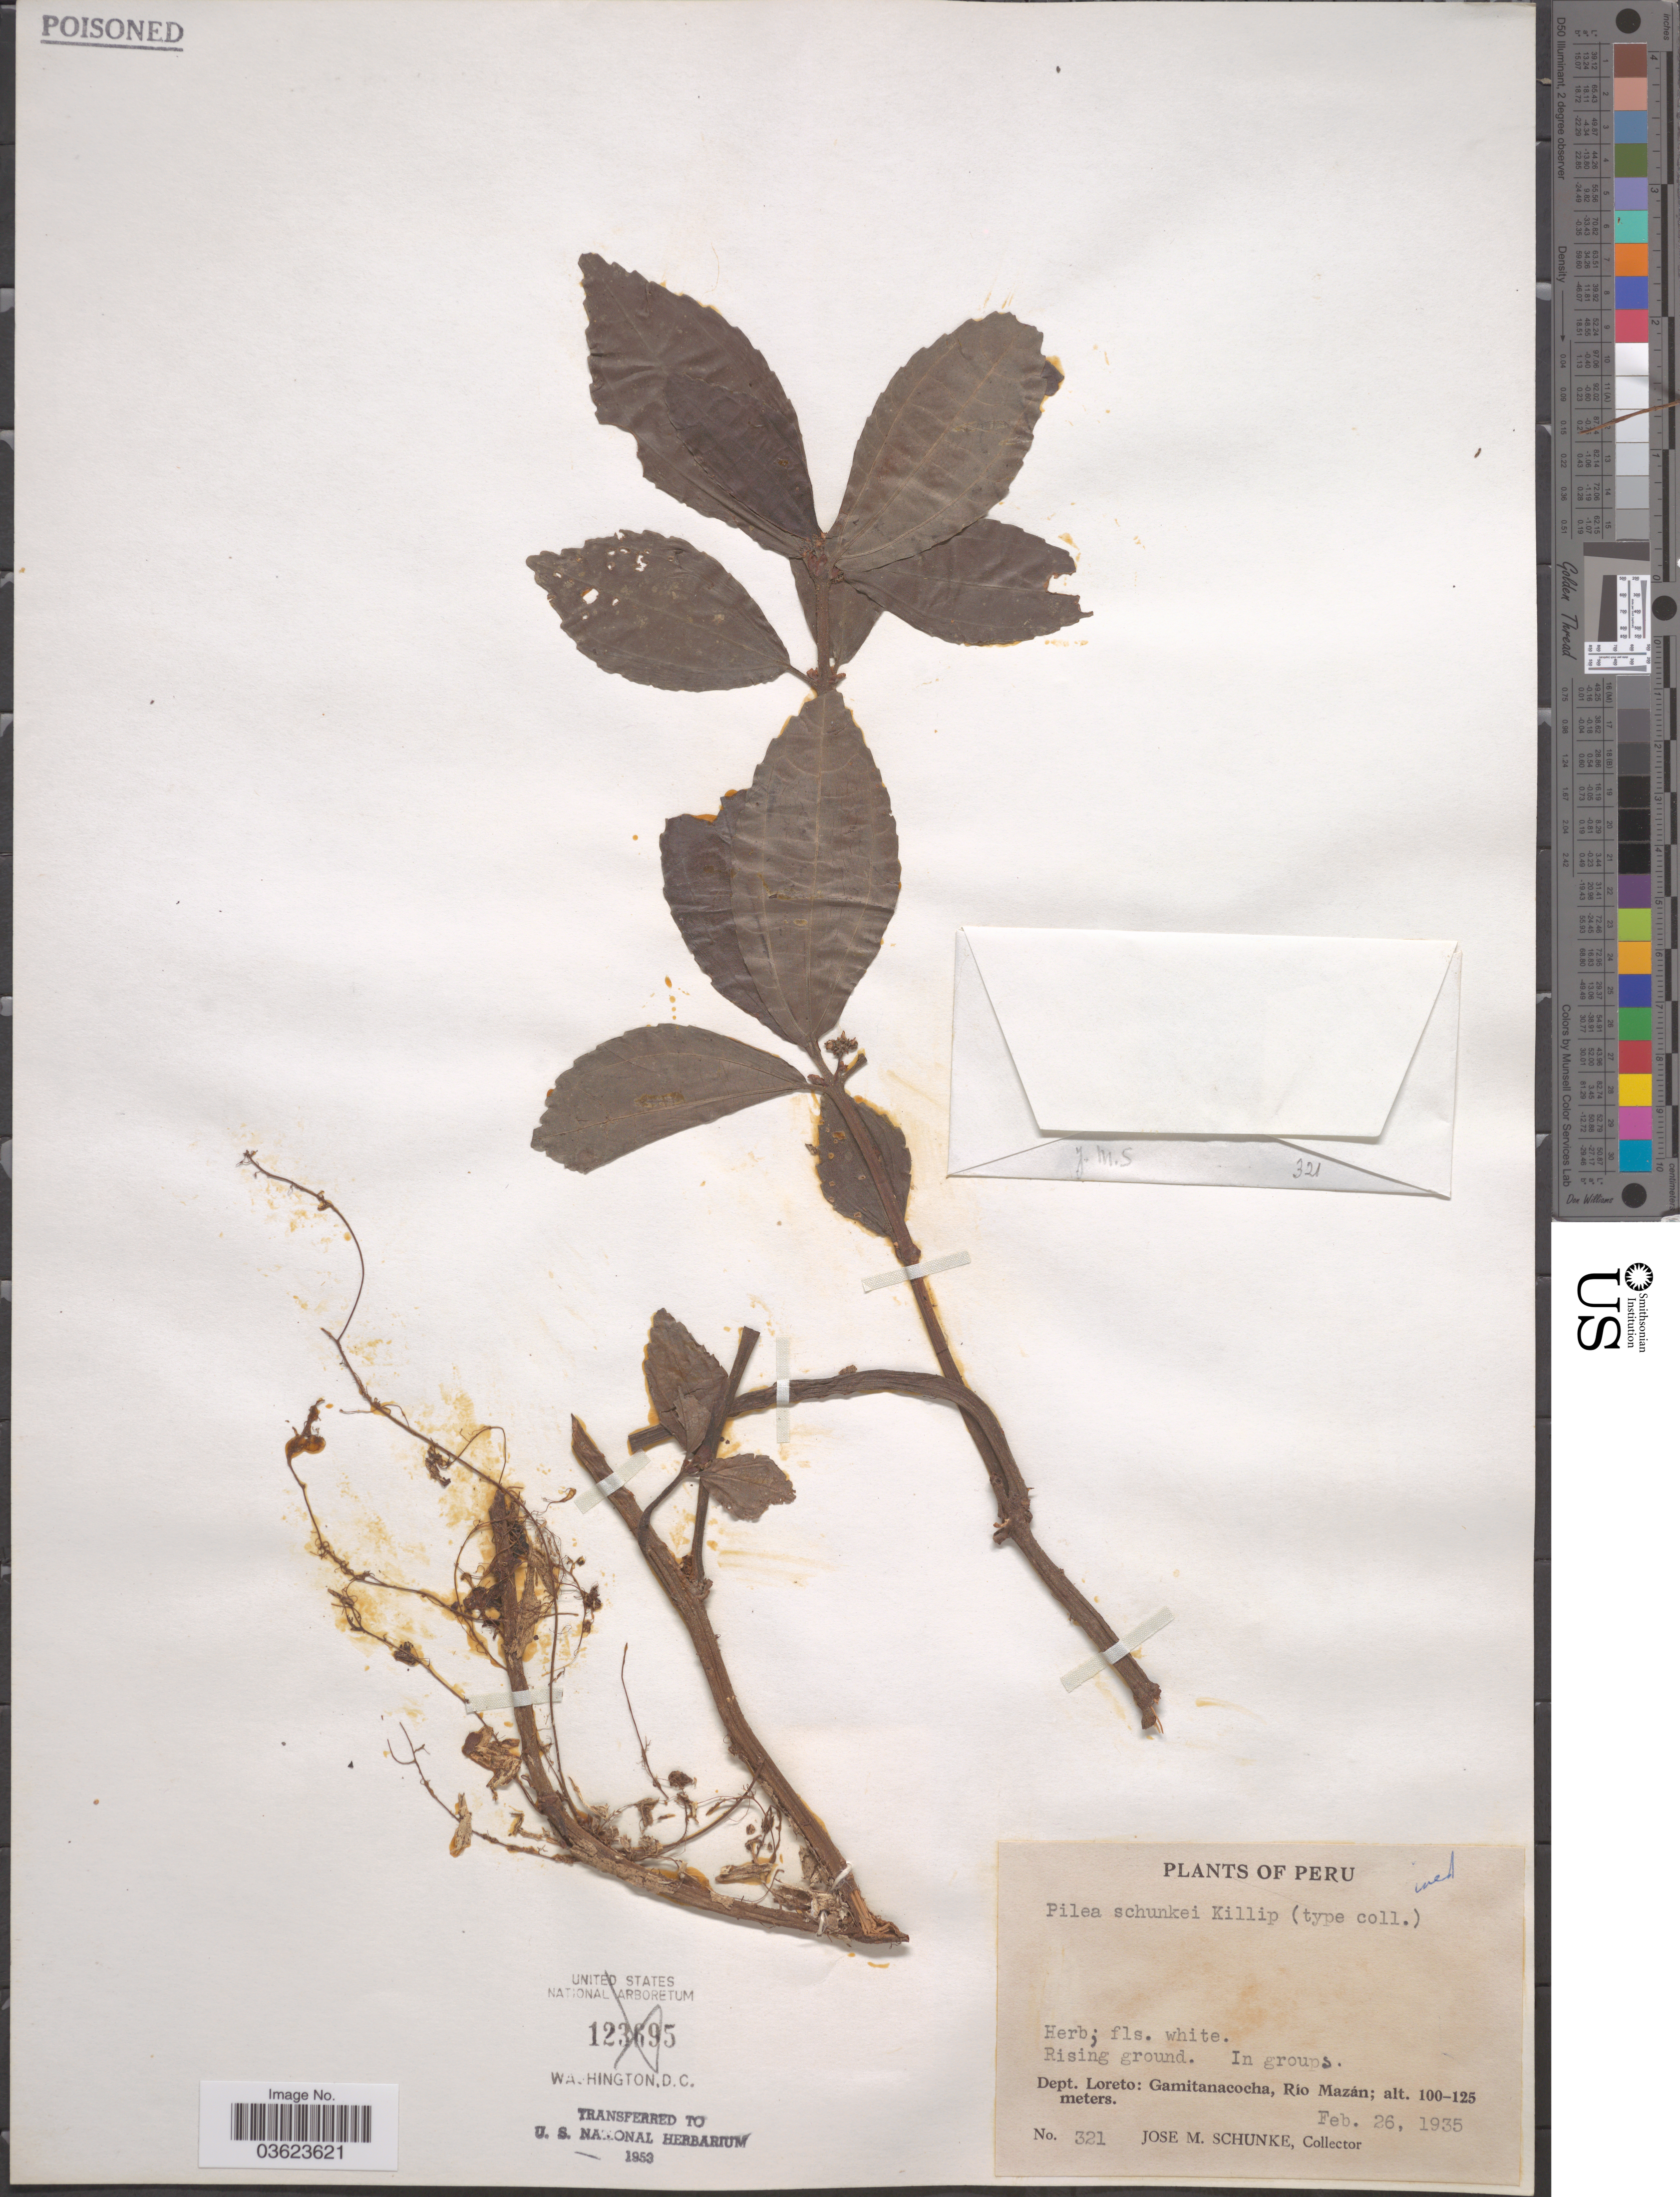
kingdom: Plantae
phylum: Tracheophyta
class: Magnoliopsida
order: Rosales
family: Urticaceae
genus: Pilea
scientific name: Pilea sp.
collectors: J. M. Schunke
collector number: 321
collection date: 1935-02-26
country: Peru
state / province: Loreto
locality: Dept. Loreto: Gamitanacocha, Río Mazán.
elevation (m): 100